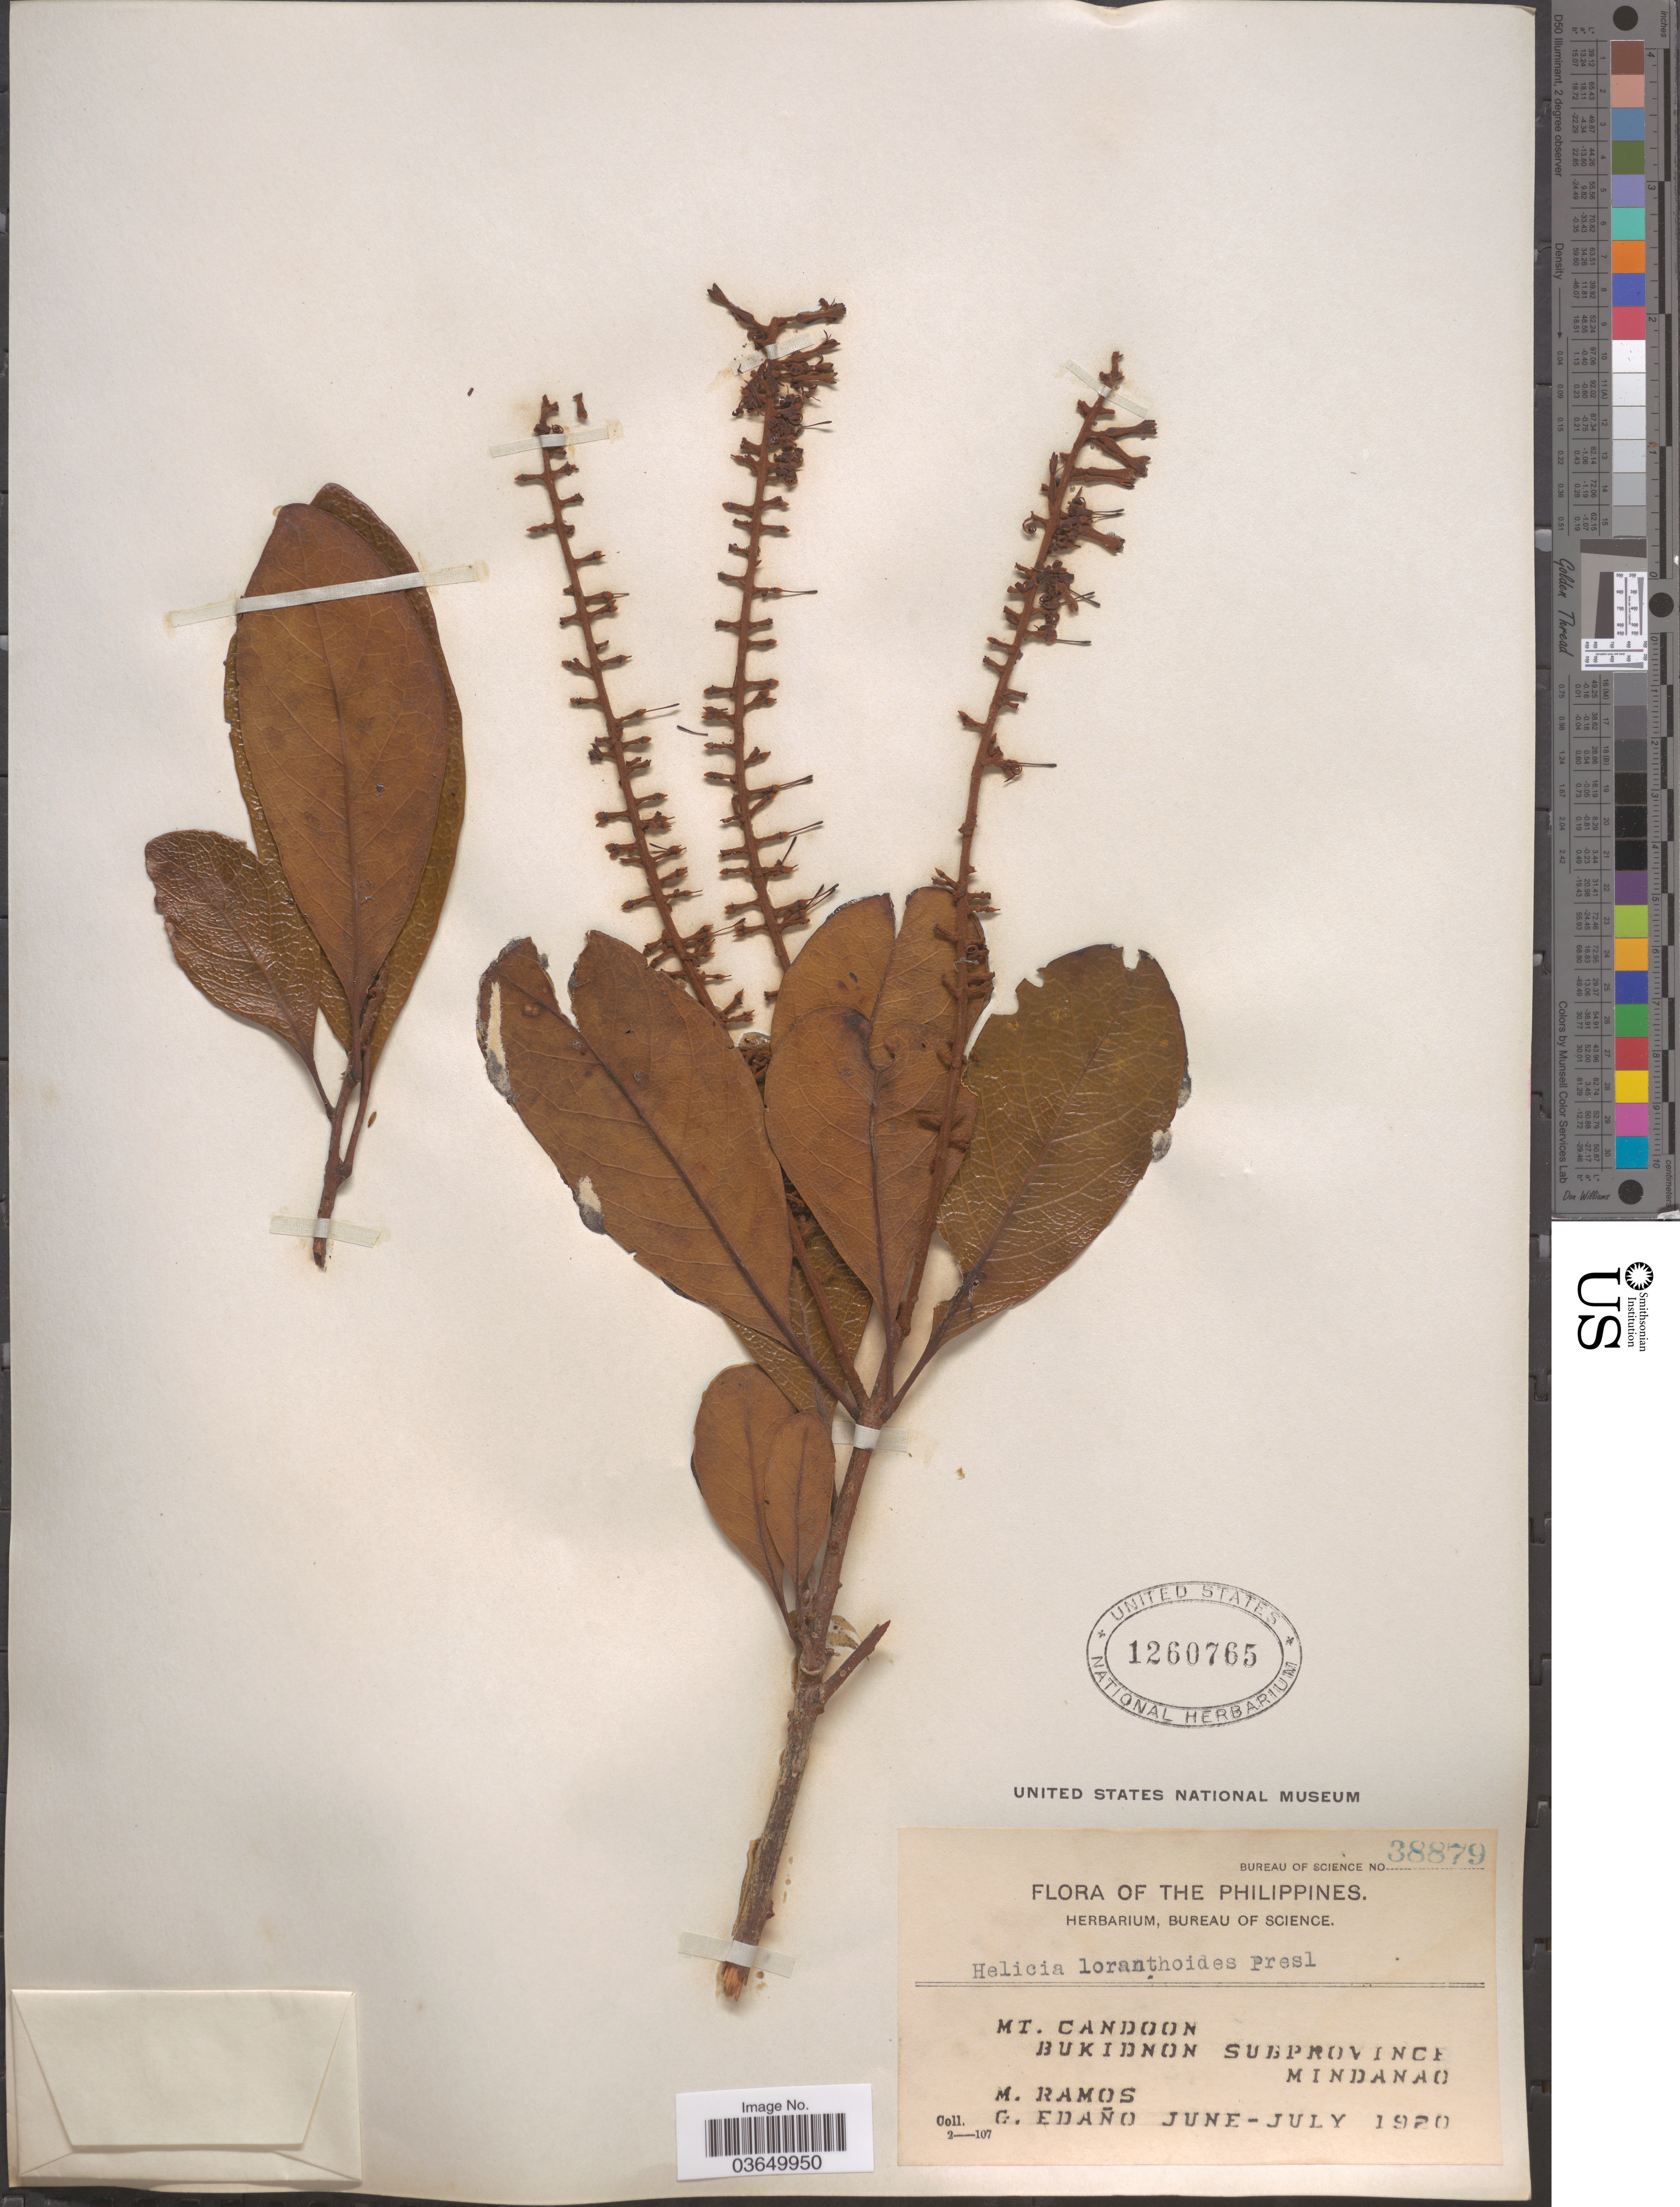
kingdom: Plantae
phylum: Tracheophyta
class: Magnoliopsida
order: Proteales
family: Proteaceae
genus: Helicia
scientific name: Helicia loranthoides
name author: C. Presl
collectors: M. Ramos & G. Edaño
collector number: Bureau of Science 38879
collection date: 1920-06/1920-07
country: Philippines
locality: Mt. Candoon. Bukidnon Subprovince. Mindanao.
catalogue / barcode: US 1260765